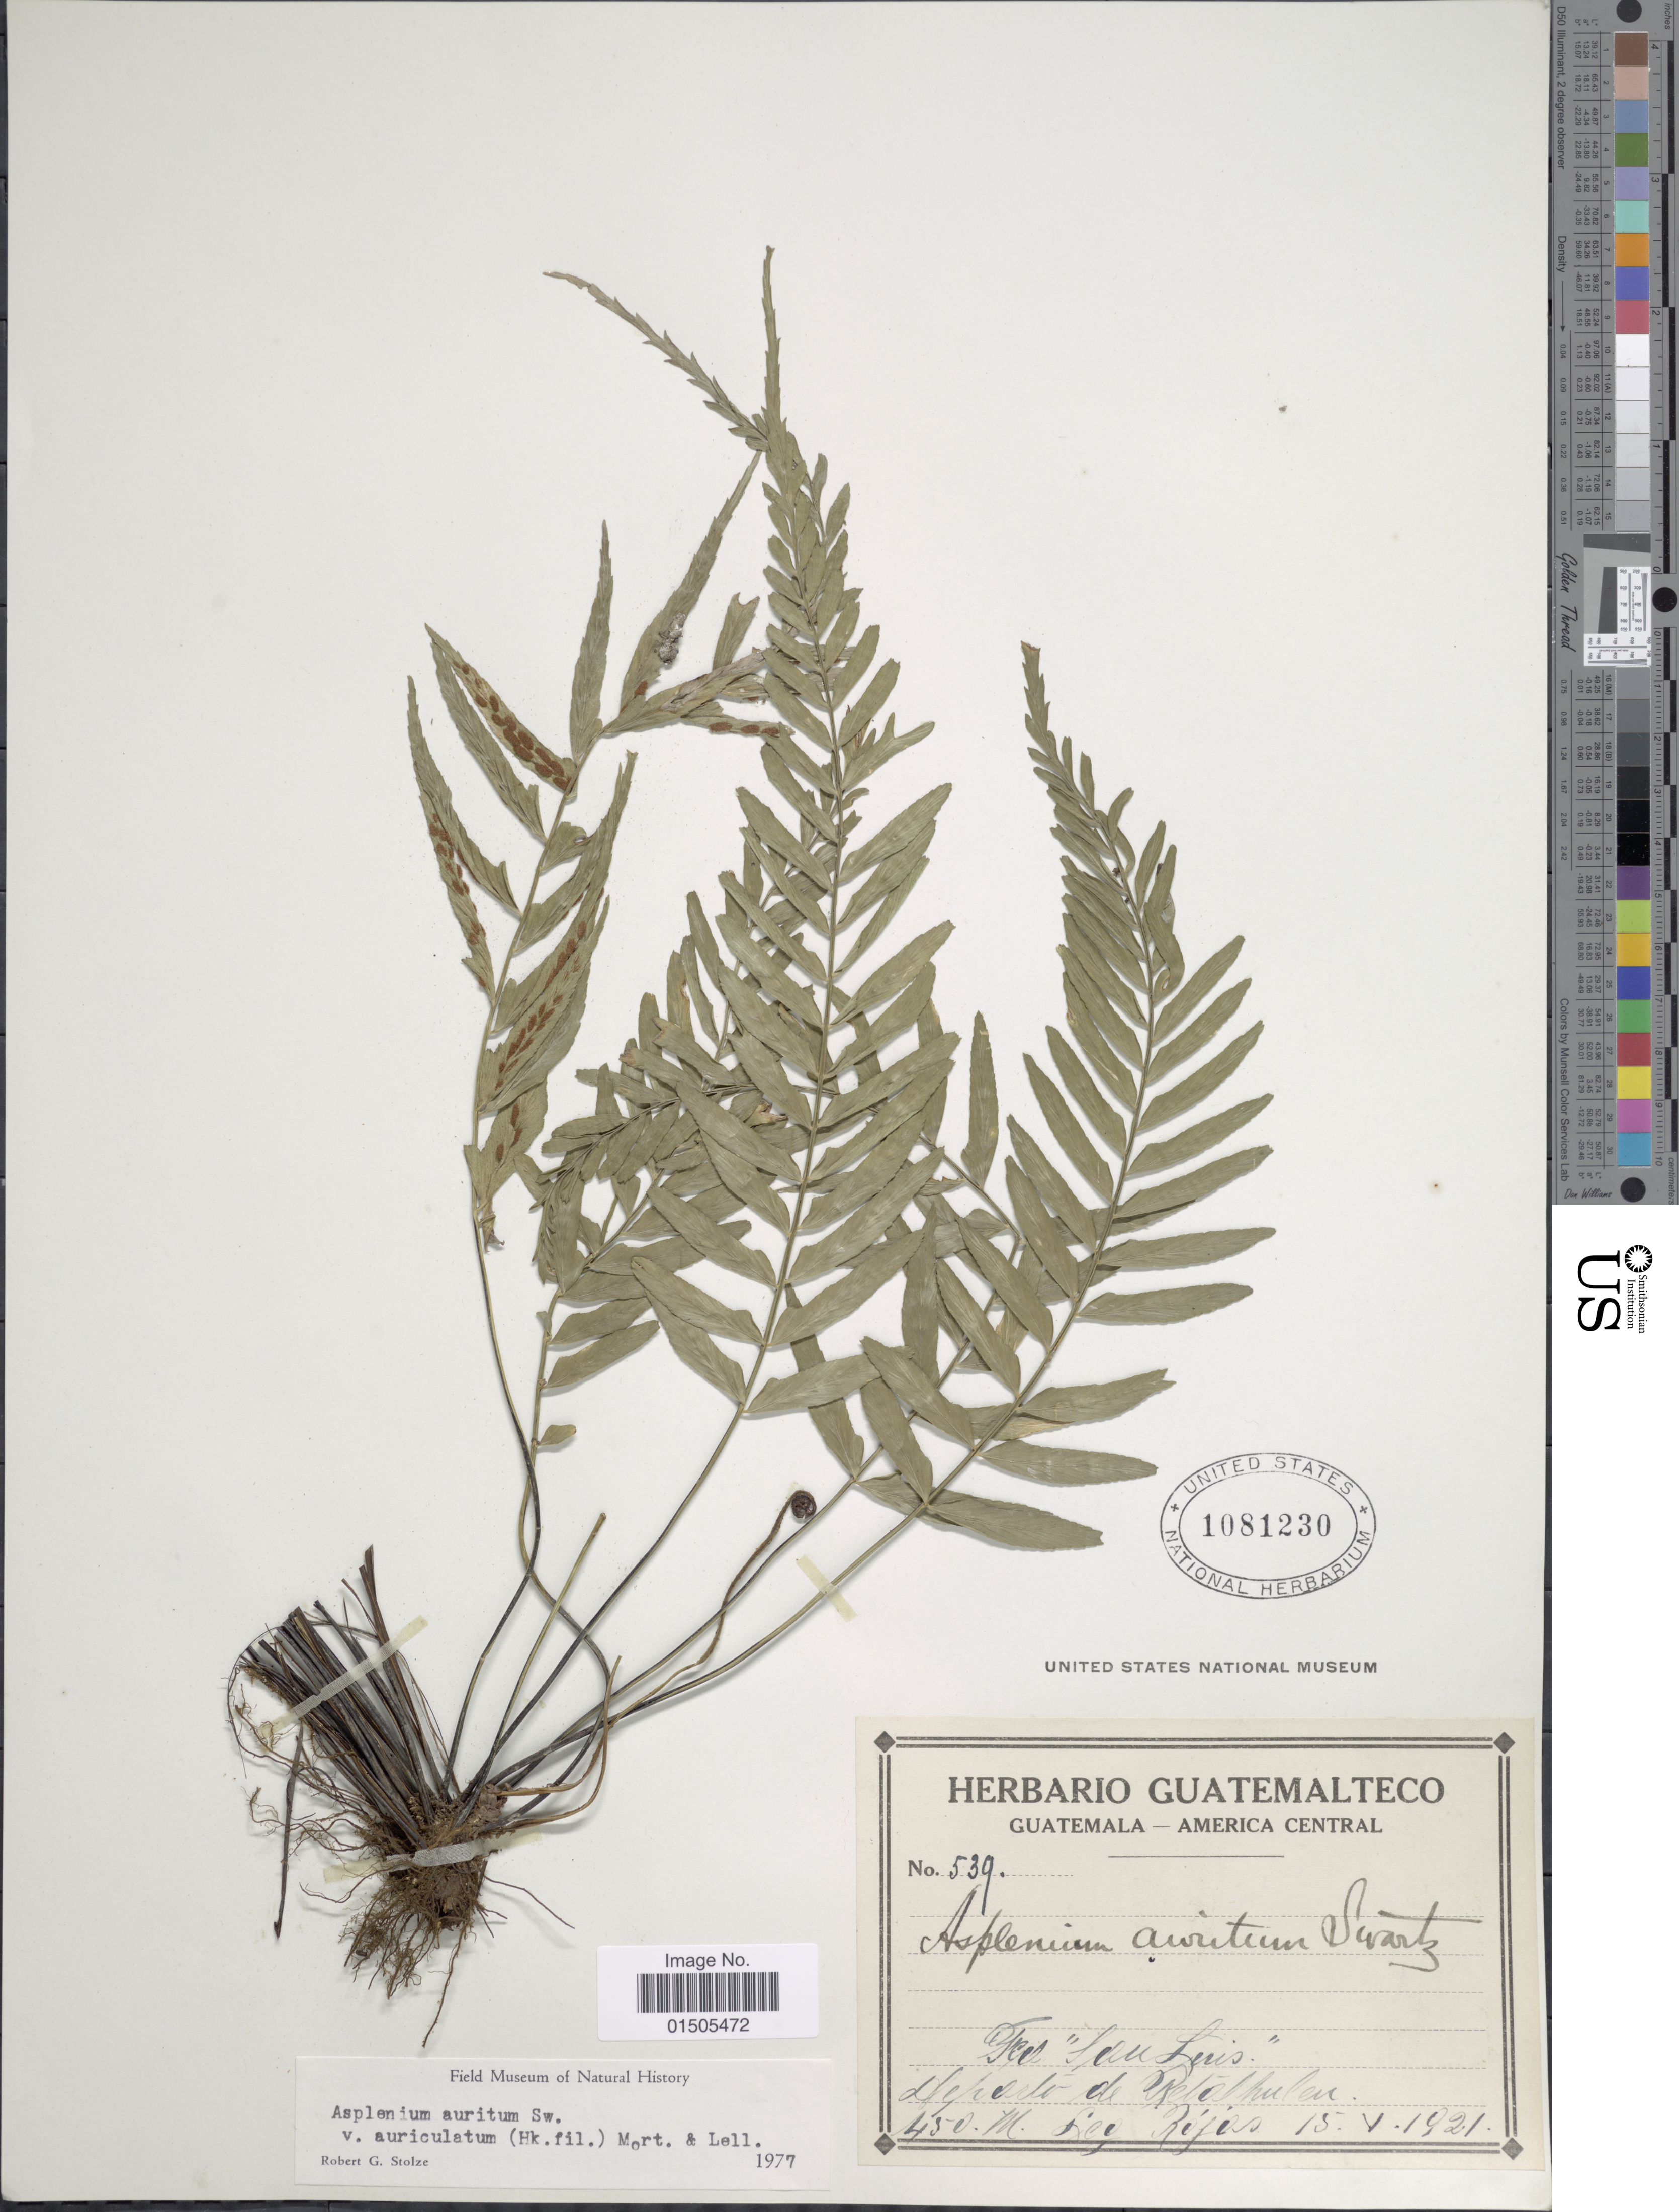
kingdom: Plantae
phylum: Tracheophyta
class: Polypodiopsida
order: Polypodiales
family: Aspleniaceae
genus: Asplenium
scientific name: Asplenium auritum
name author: Sw.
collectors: Rojas, --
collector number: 539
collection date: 1921-05-15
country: Guatemala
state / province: Retalhuleu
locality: Tres "San Luis" Departo de Retalhuleu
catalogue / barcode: US 1081230